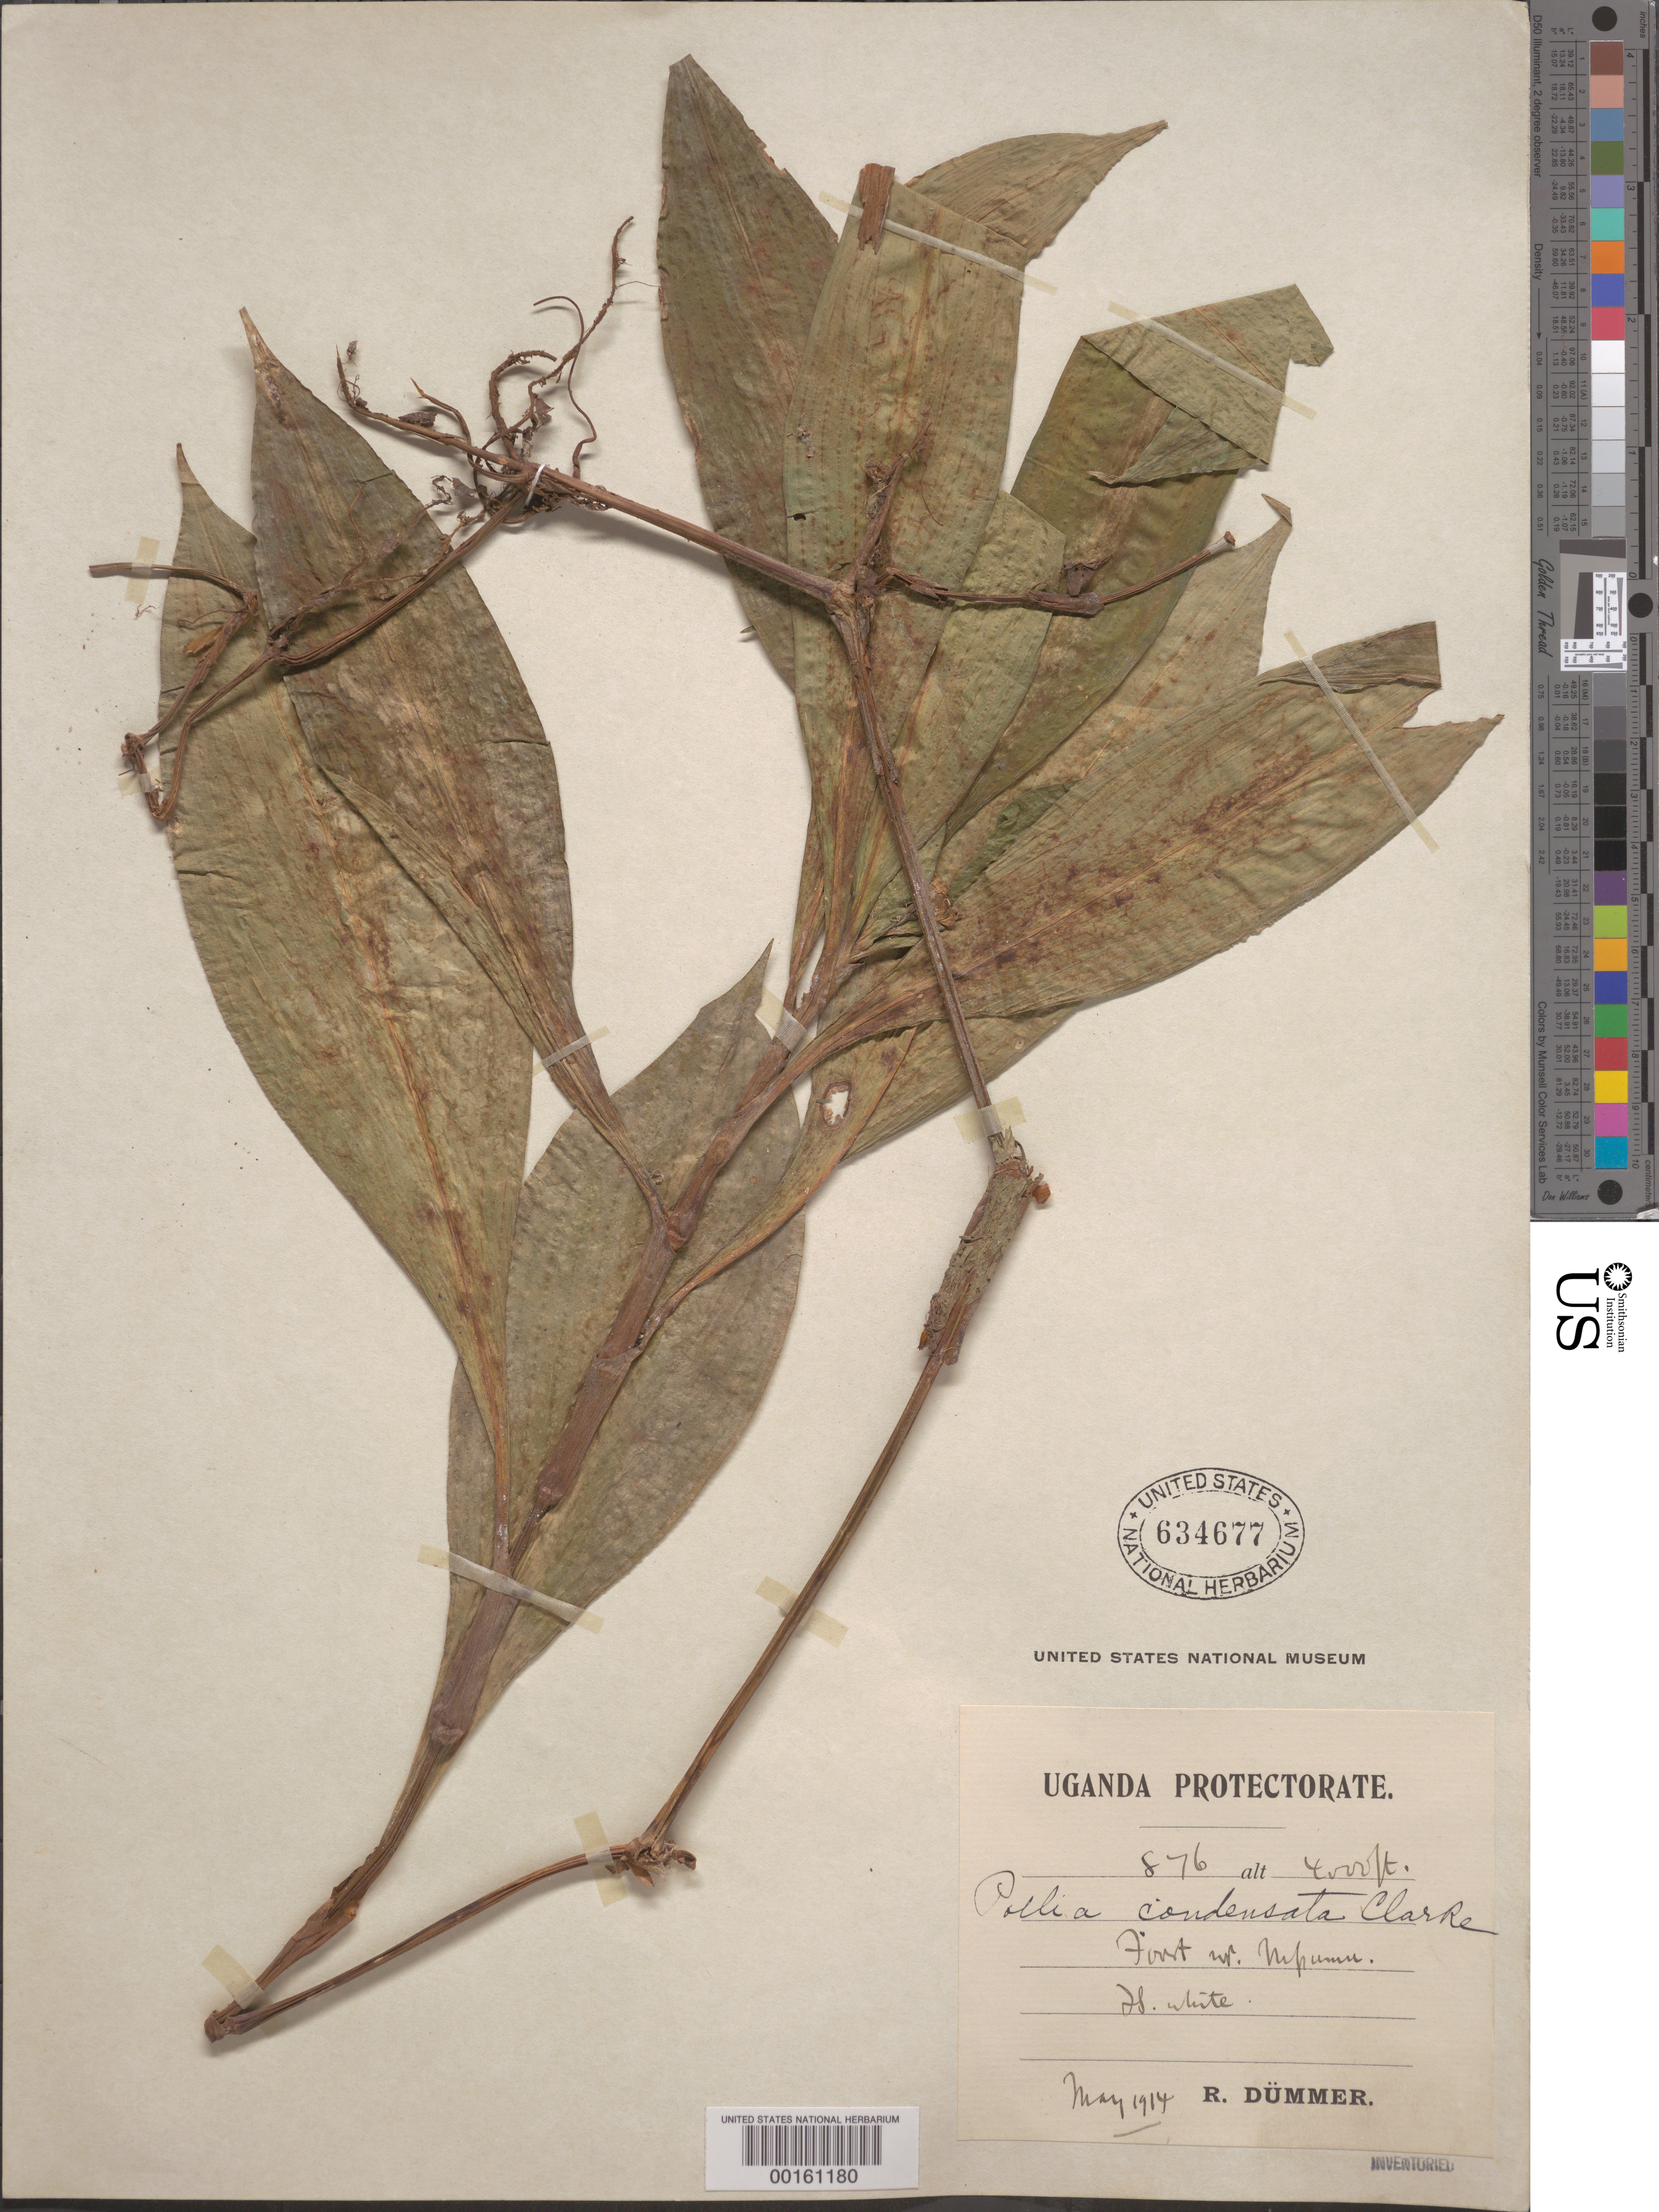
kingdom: Plantae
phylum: Tracheophyta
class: Liliopsida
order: Commelinales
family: Commelinaceae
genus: Pollia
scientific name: Pollia condensata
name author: C.B. Clarke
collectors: R. Dümmer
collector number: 876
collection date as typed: May 1914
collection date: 1914-05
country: Uganda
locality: Forest near nipumu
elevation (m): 1219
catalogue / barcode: US 634677